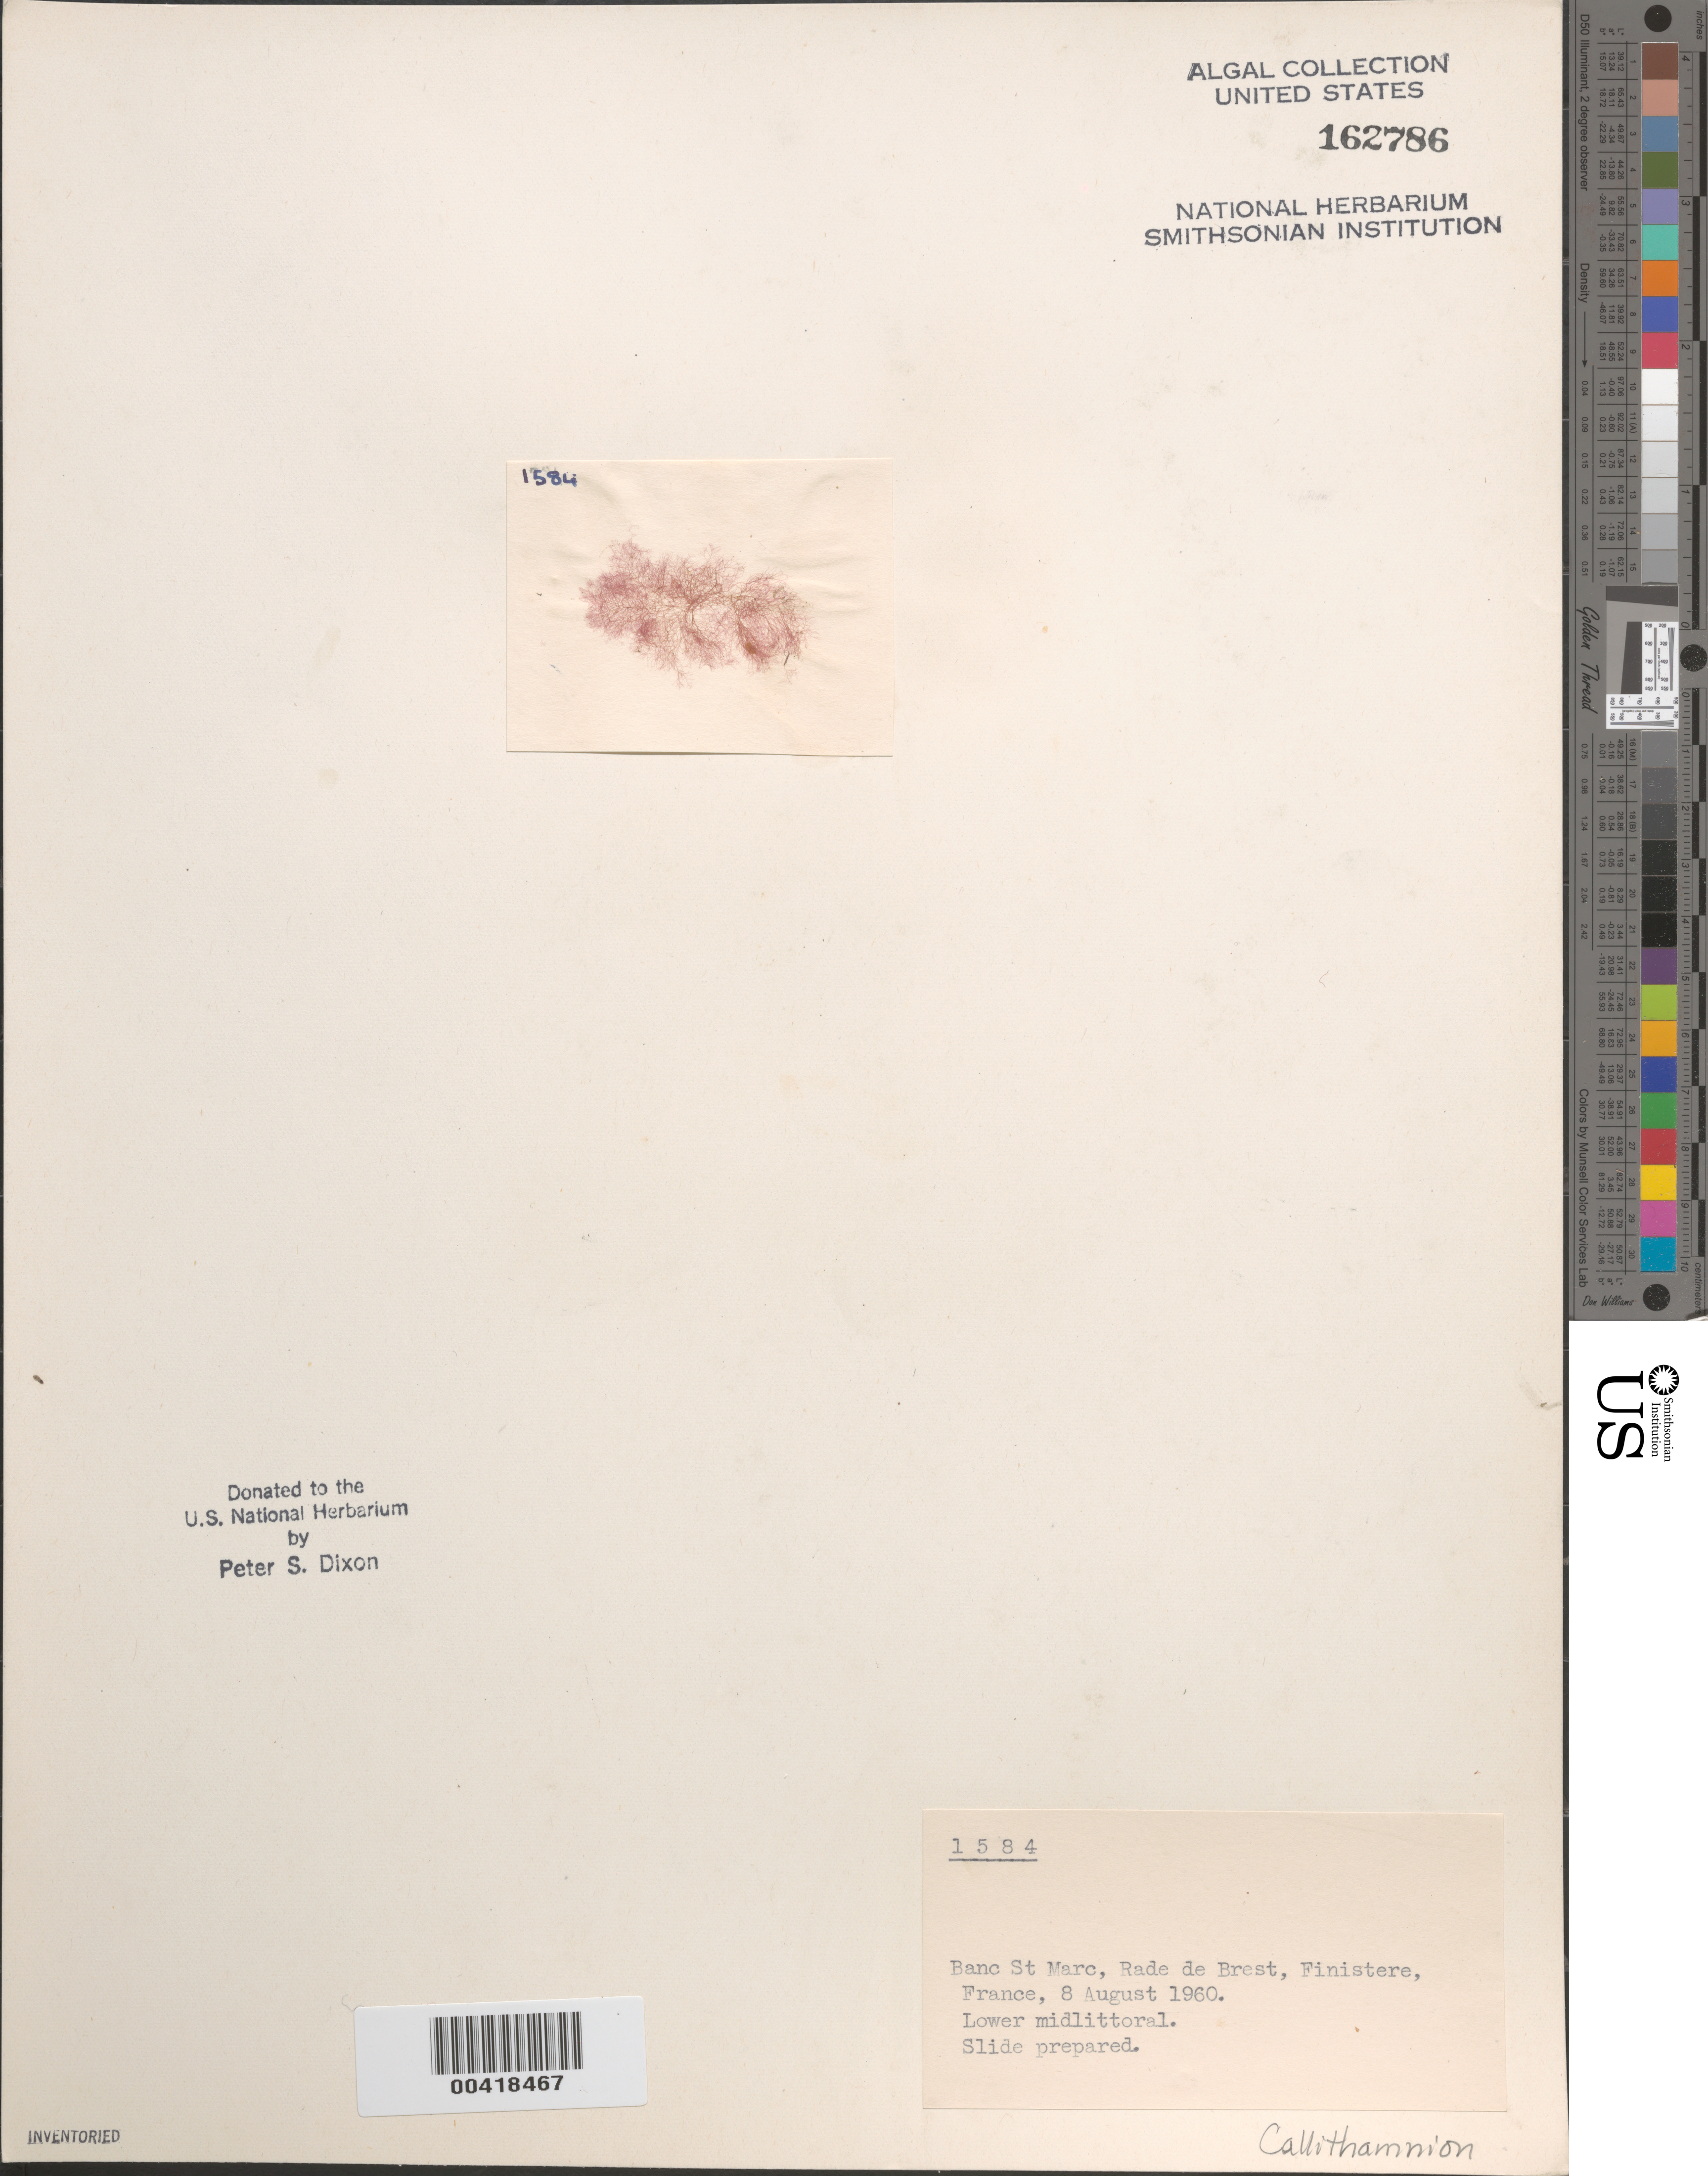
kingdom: Plantae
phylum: Rhodophyta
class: Florideophyceae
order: Ceramiales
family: Callithamniaceae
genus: Callithamnion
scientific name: Callithamnion sp.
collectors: P. S. Dixon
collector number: PSD 1584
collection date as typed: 08 Aug 1960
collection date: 1960-08-08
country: France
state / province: Bretagne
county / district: Finistère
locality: Banc St. Marc, Rade de Brest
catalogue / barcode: US 162786